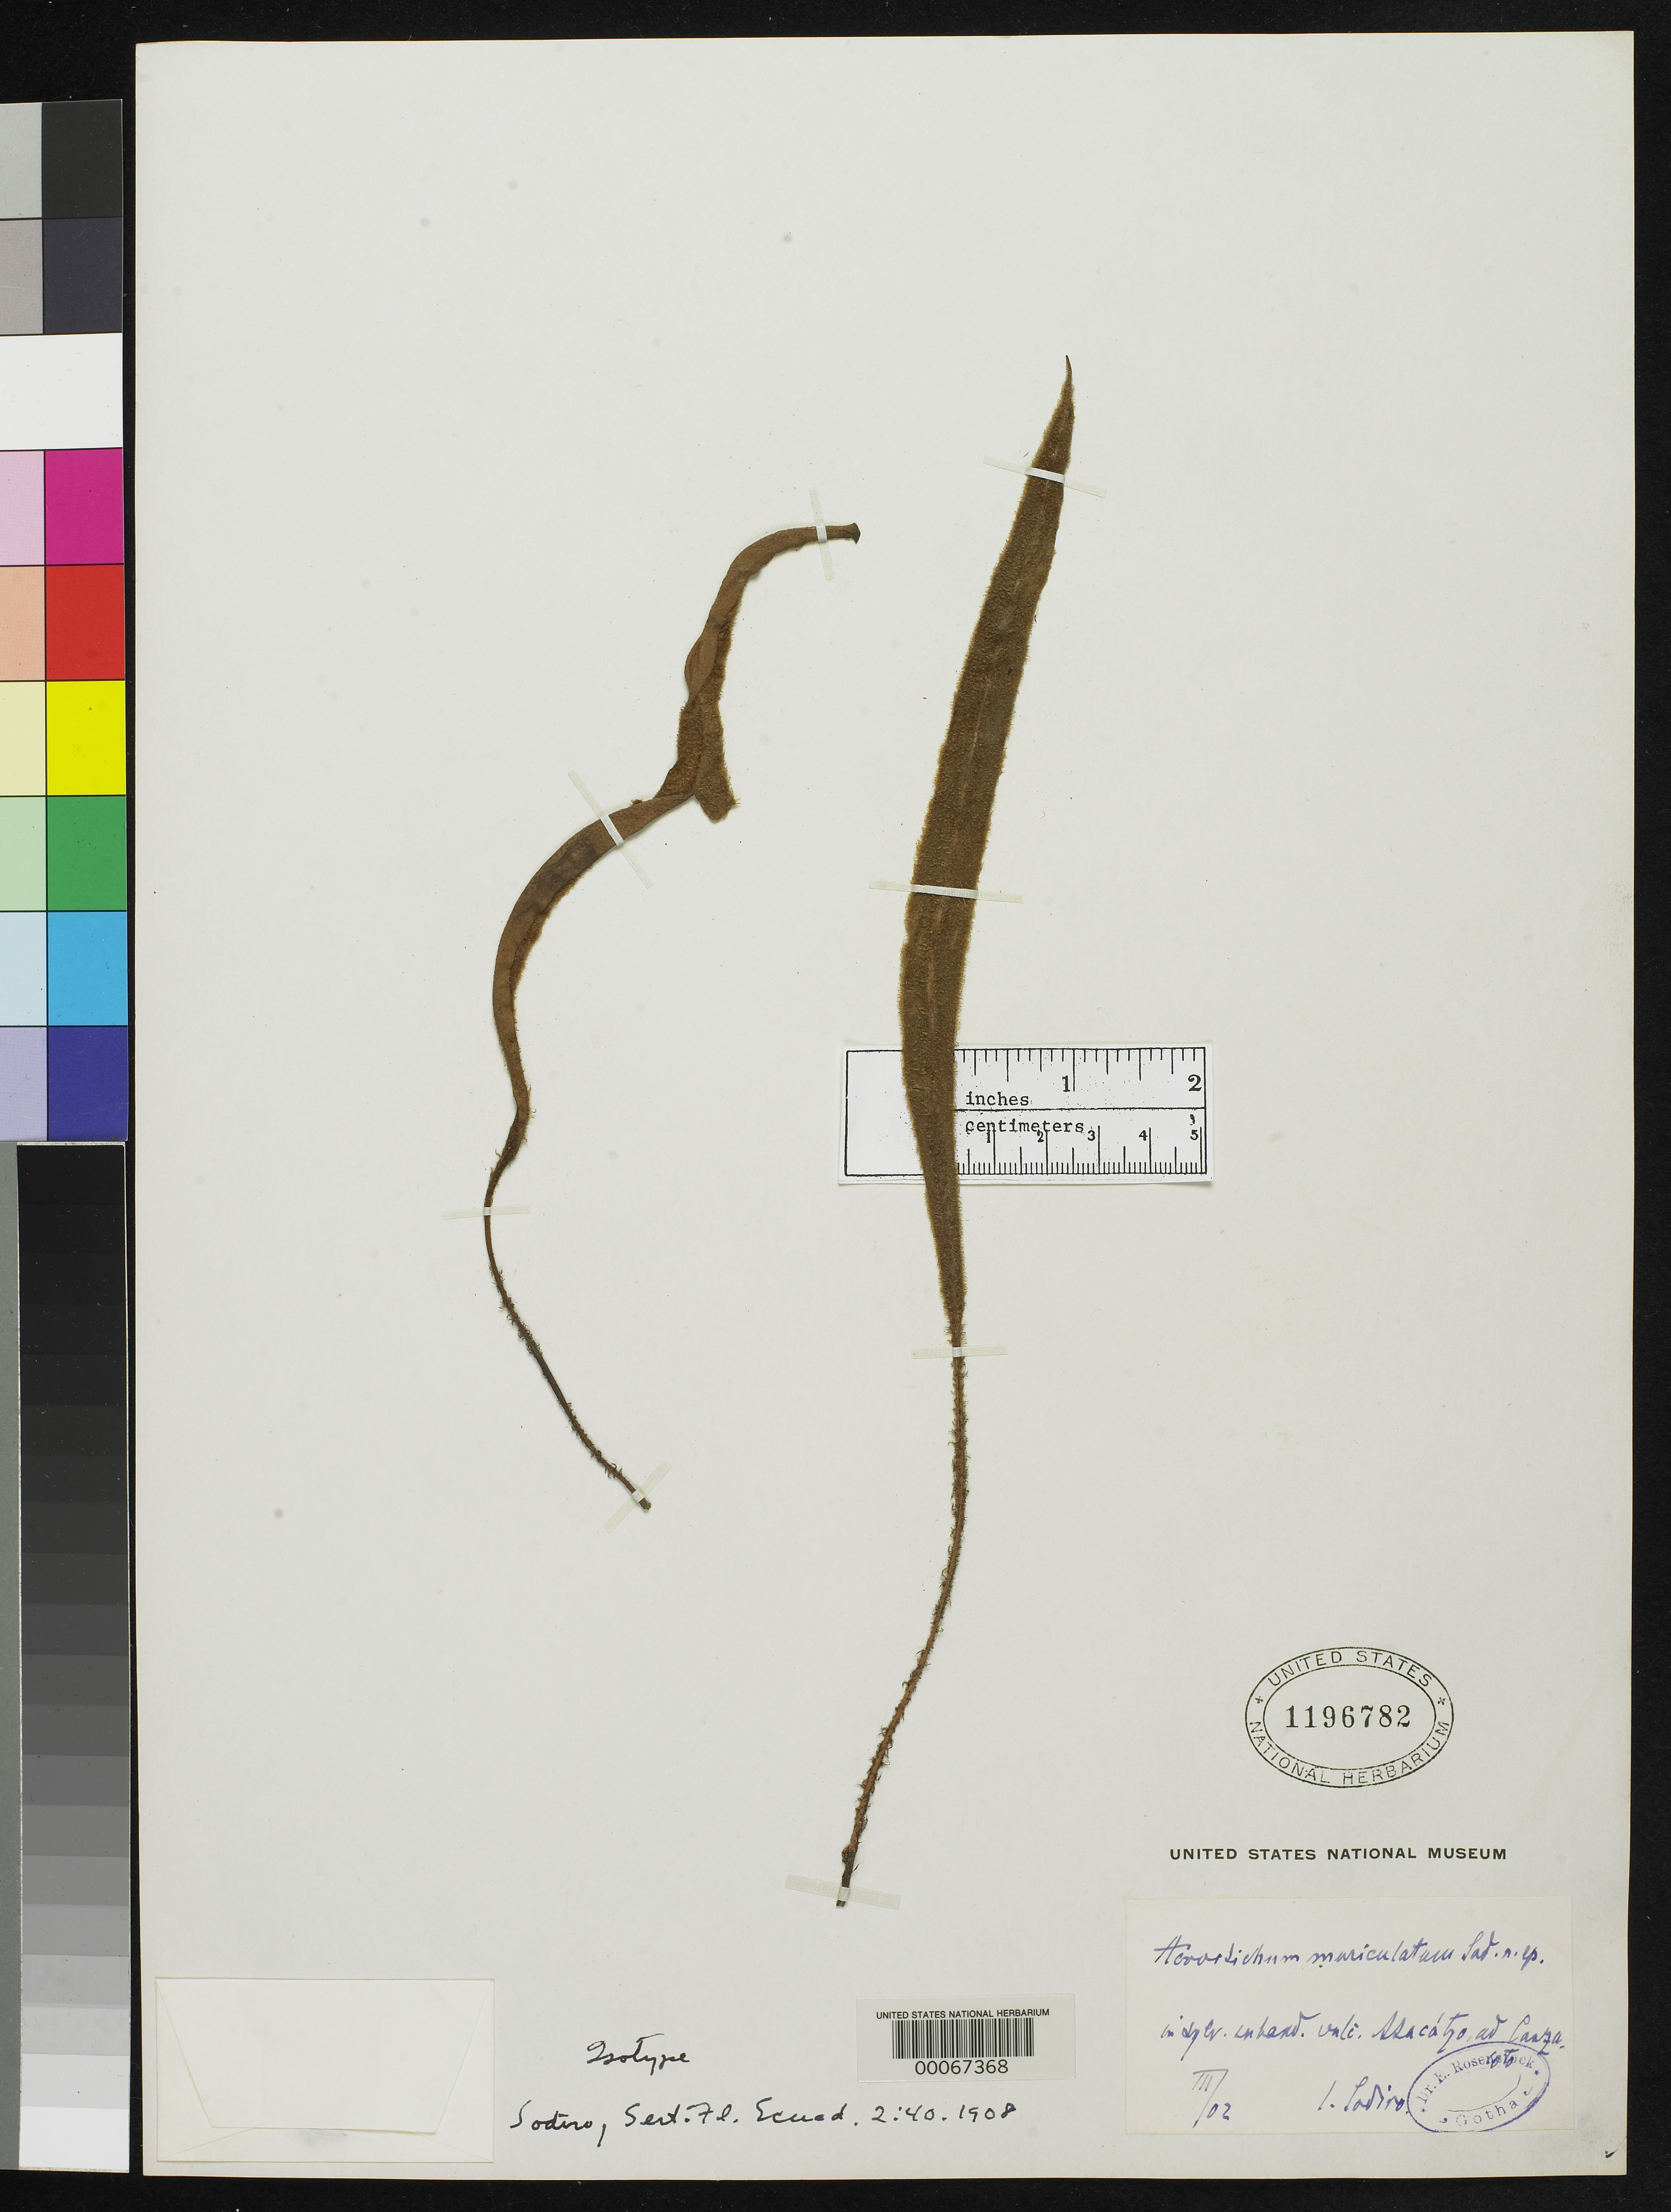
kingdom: Plantae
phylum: Tracheophyta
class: Polypodiopsida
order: Polypodiales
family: Pteridaceae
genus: Acrostichum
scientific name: Acrostichum muriculatum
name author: Sodiro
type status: Type Collection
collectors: L. Sodiro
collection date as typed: Mar 1902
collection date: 1902-03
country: Ecuador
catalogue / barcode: US 1196782